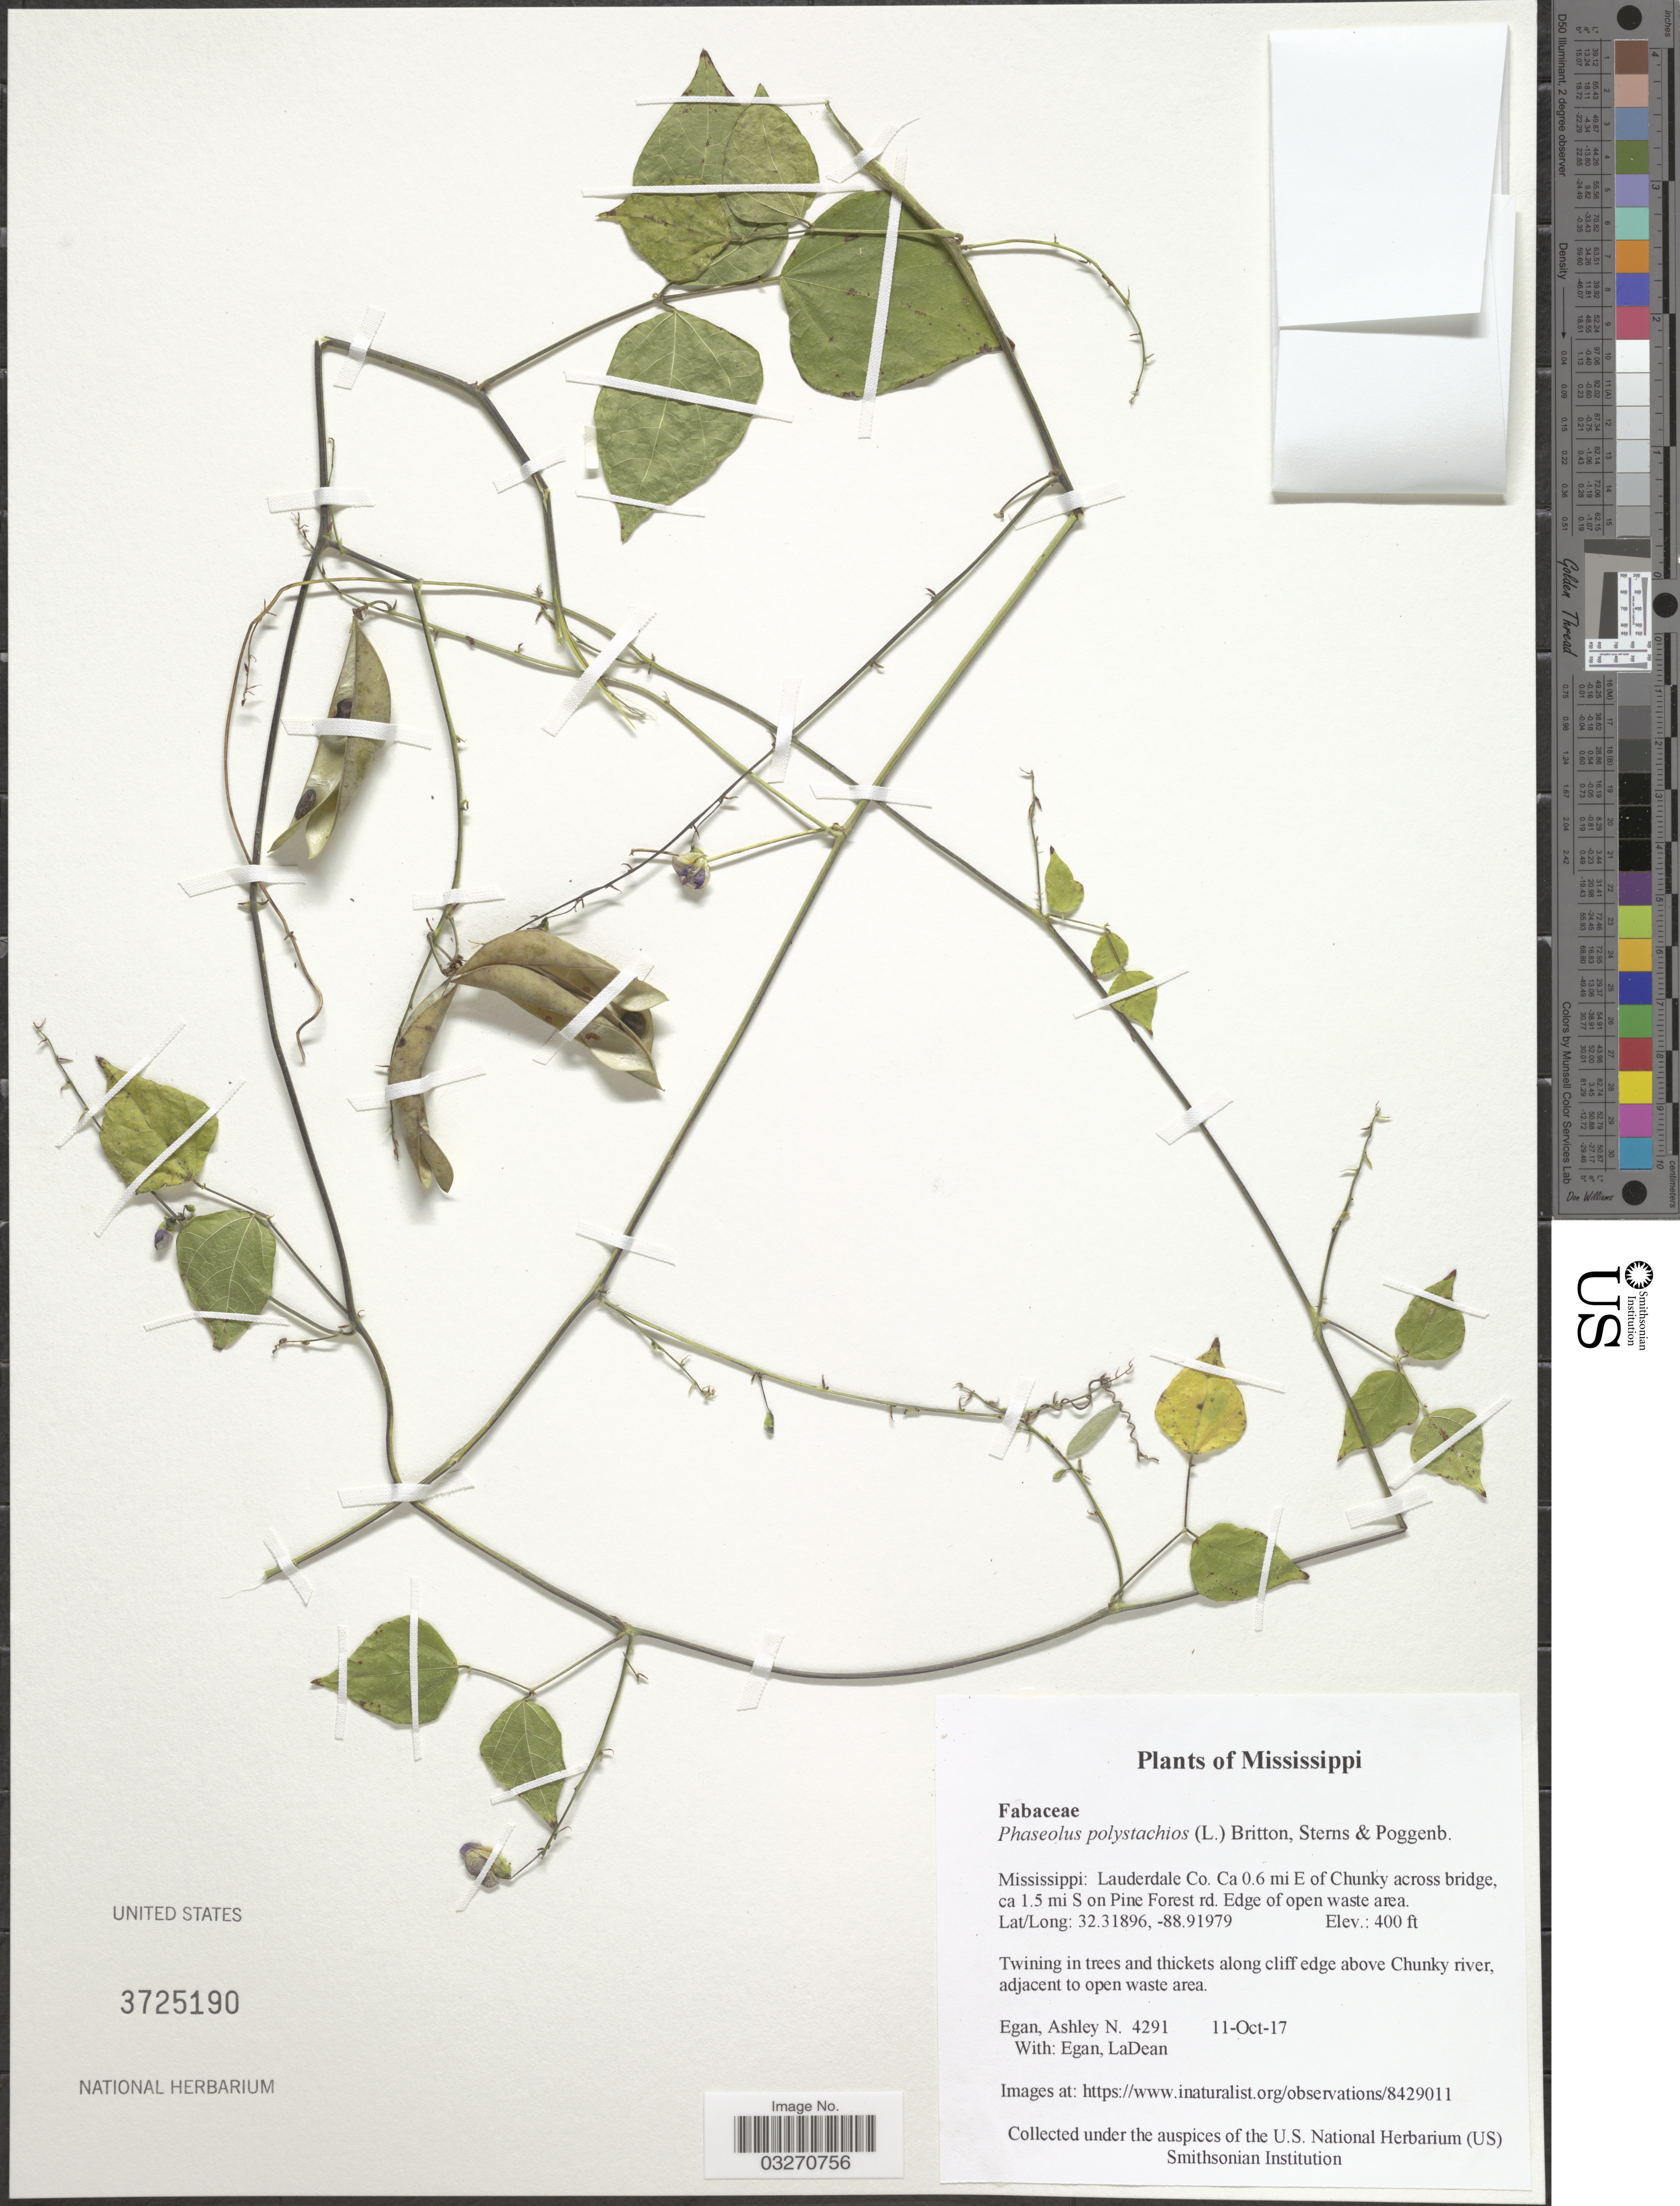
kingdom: Plantae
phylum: Tracheophyta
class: Magnoliopsida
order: Fabales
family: Fabaceae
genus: Phaseolus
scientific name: Phaseolus polystachios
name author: (L.) Britton, Stearns & Poggenb.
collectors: A. N. Egan & L. Egan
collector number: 4291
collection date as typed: Transcribed d/m/y: 11/10/17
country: United States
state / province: Mississippi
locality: Lauderdale Co. Ca 0.6 mi E of Chunky across bridge, ca 1.5 mi S on Pine Forest rd. Edge of open waste area.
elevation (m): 122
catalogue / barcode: US 3725190